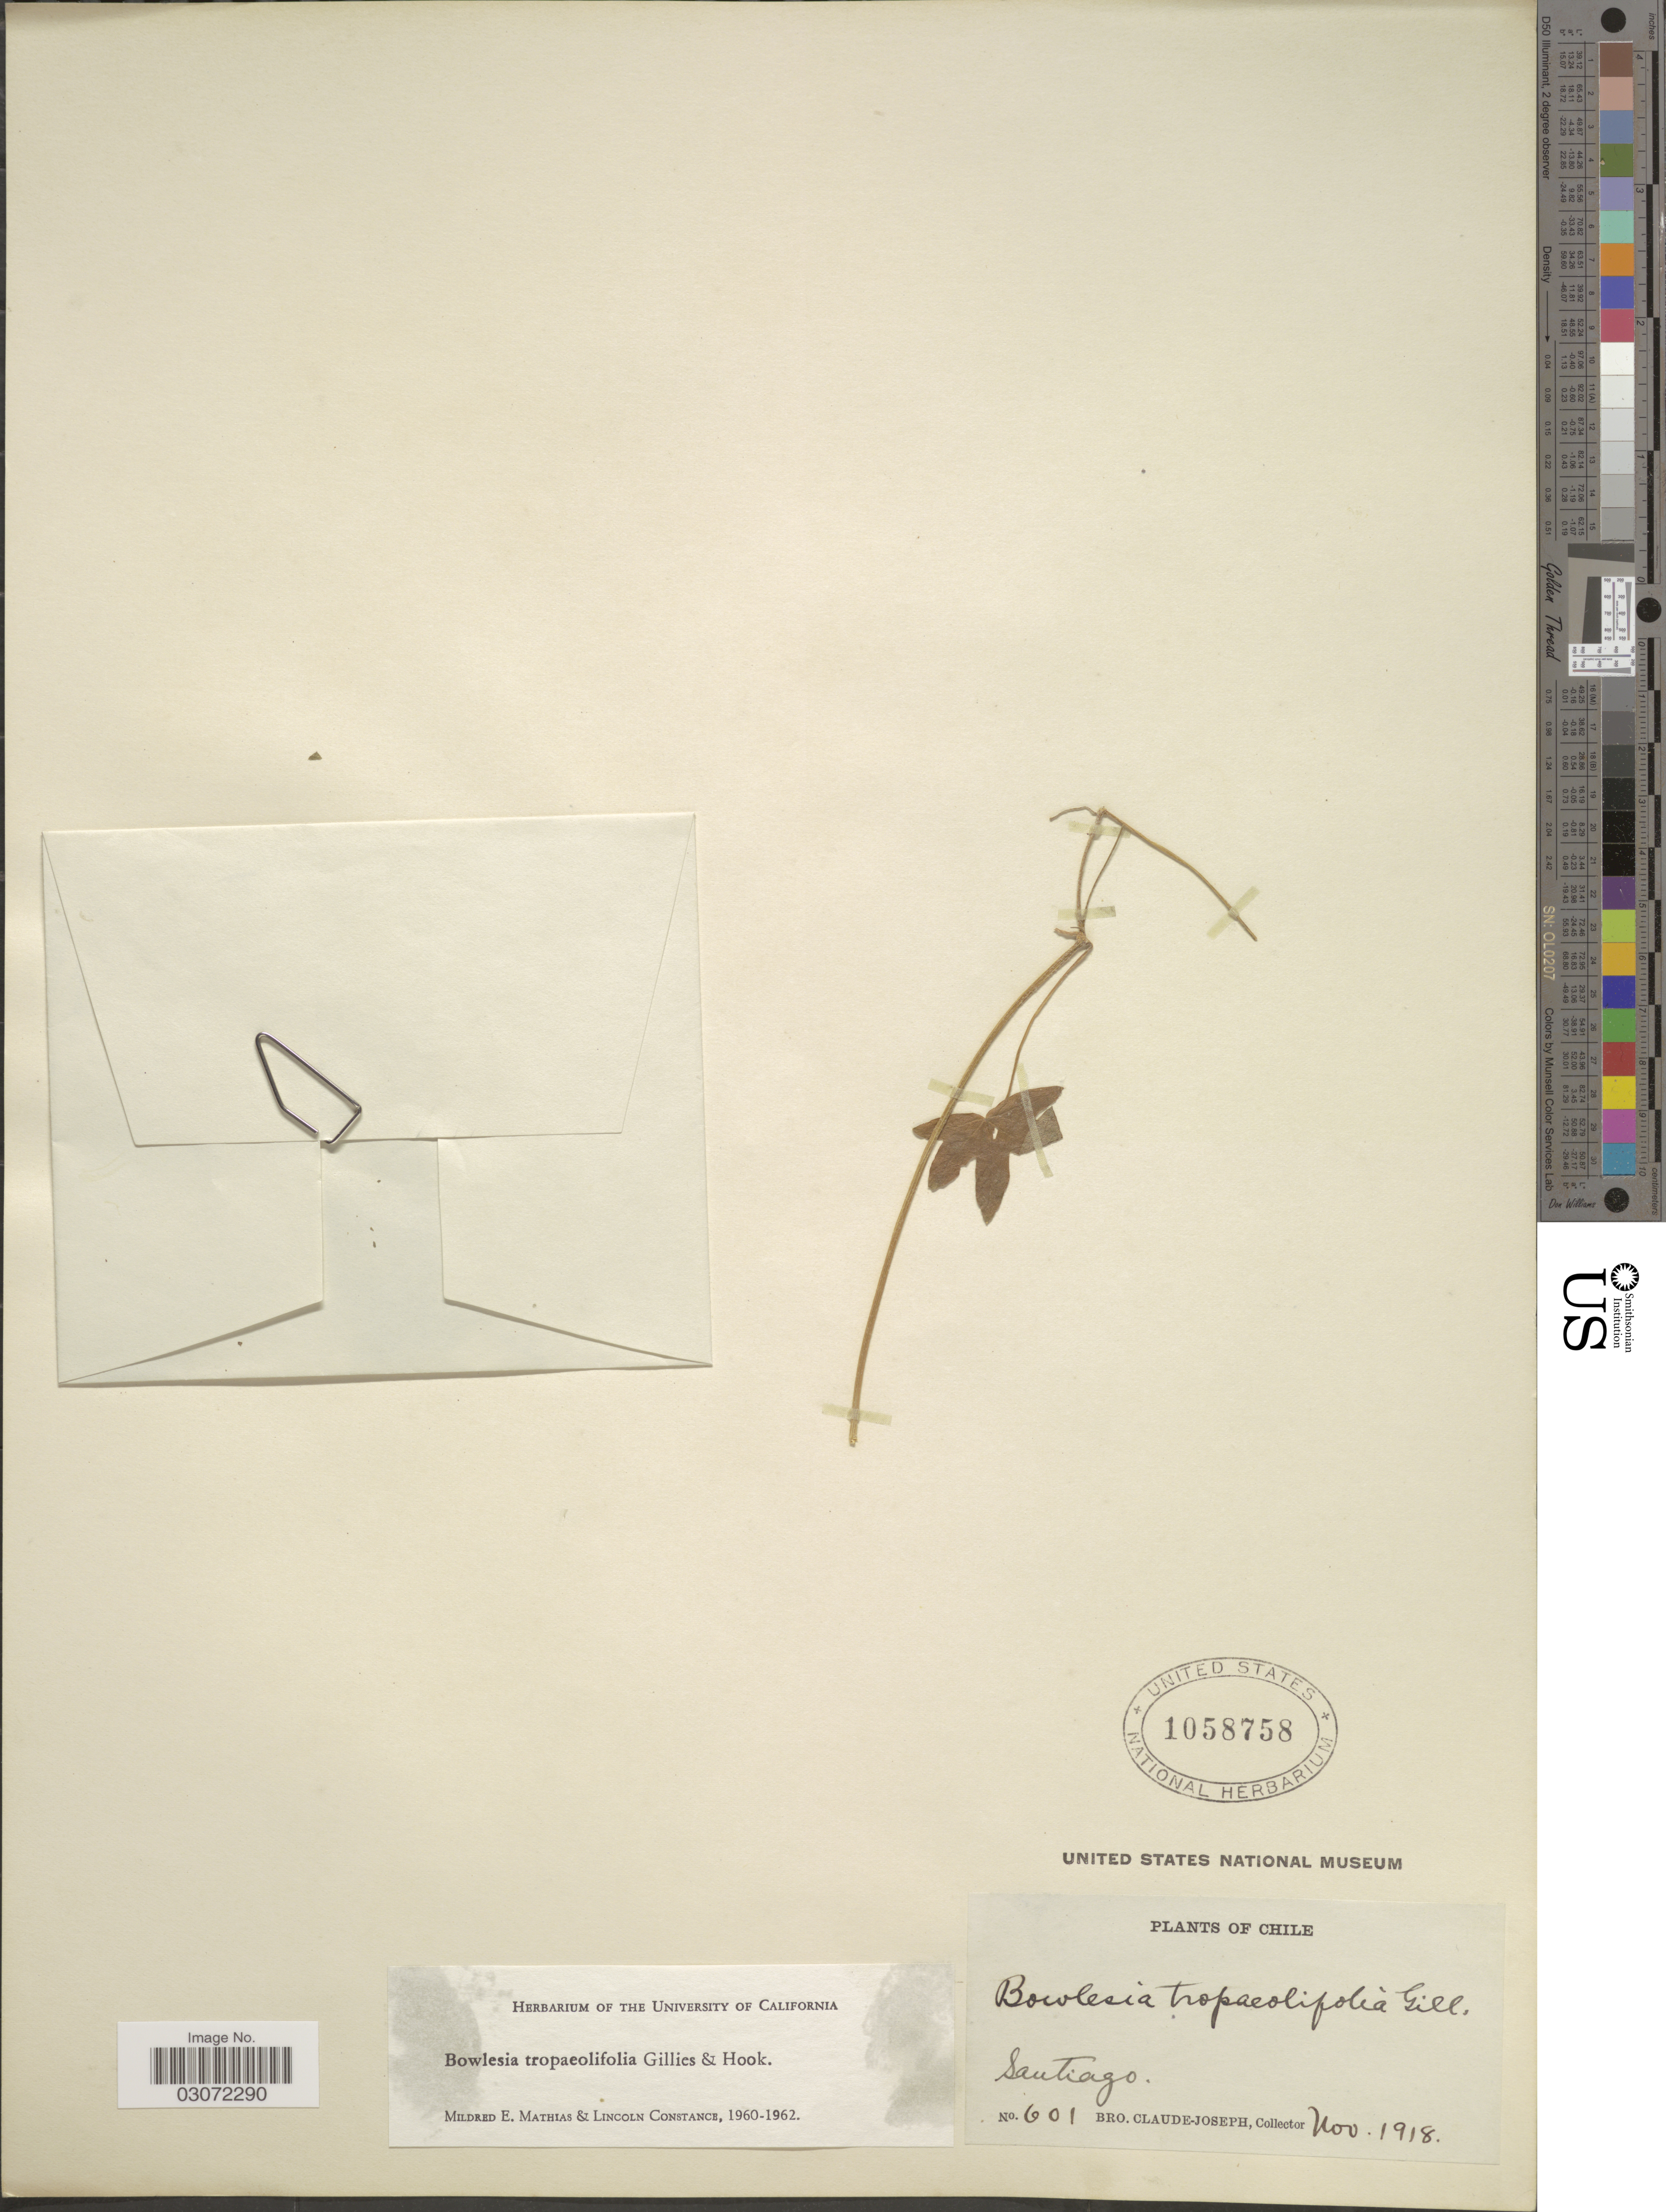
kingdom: Plantae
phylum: Tracheophyta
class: Magnoliopsida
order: Apiales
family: Apiaceae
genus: Bowlesia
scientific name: Bowlesia tropaeolifolia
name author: J.M. Gillet & Hook.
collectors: Bro. Claude-Joseph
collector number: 601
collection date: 1918-11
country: Peru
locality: Santiago.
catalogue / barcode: US 1058758